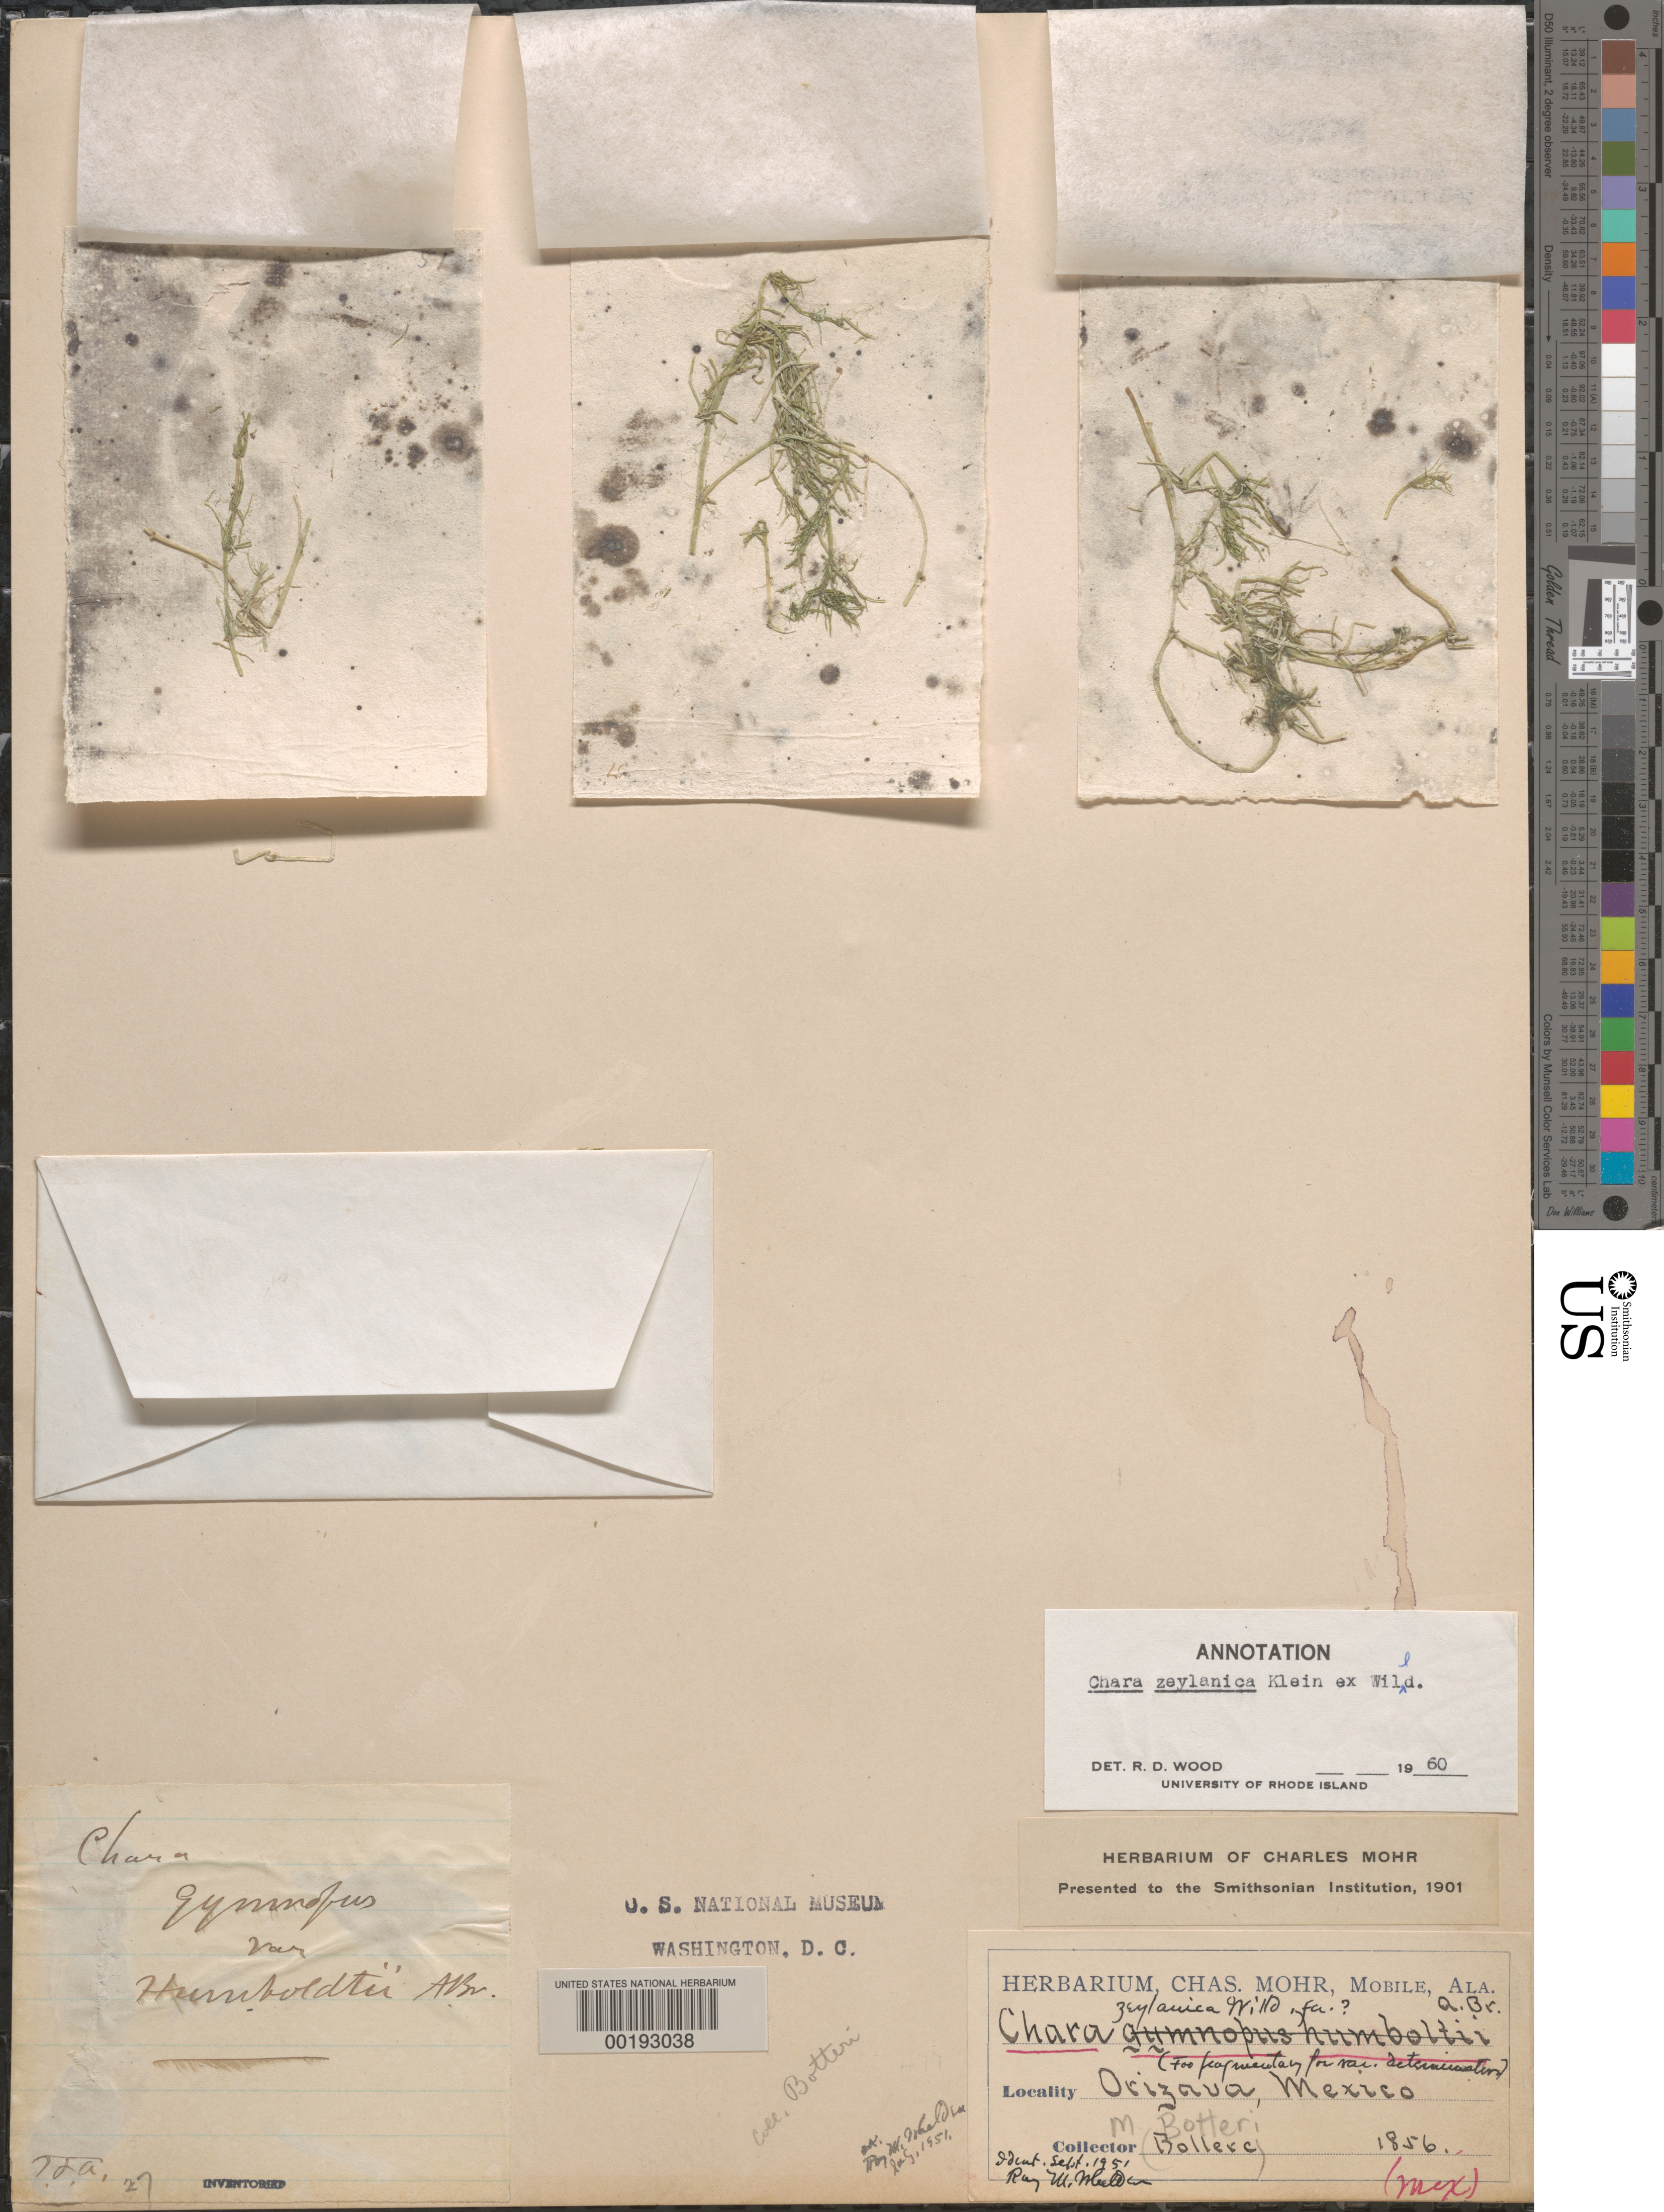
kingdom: Plantae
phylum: Charophyta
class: Charophyceae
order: Charales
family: Characeae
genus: Chara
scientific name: Chara zeylanica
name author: J.G. Klein ex Willd.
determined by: Wood, R. D.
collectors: M. Botteri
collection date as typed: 1856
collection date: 1856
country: Mexico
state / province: Veracruz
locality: Orizaba (orizava)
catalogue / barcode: US 82276